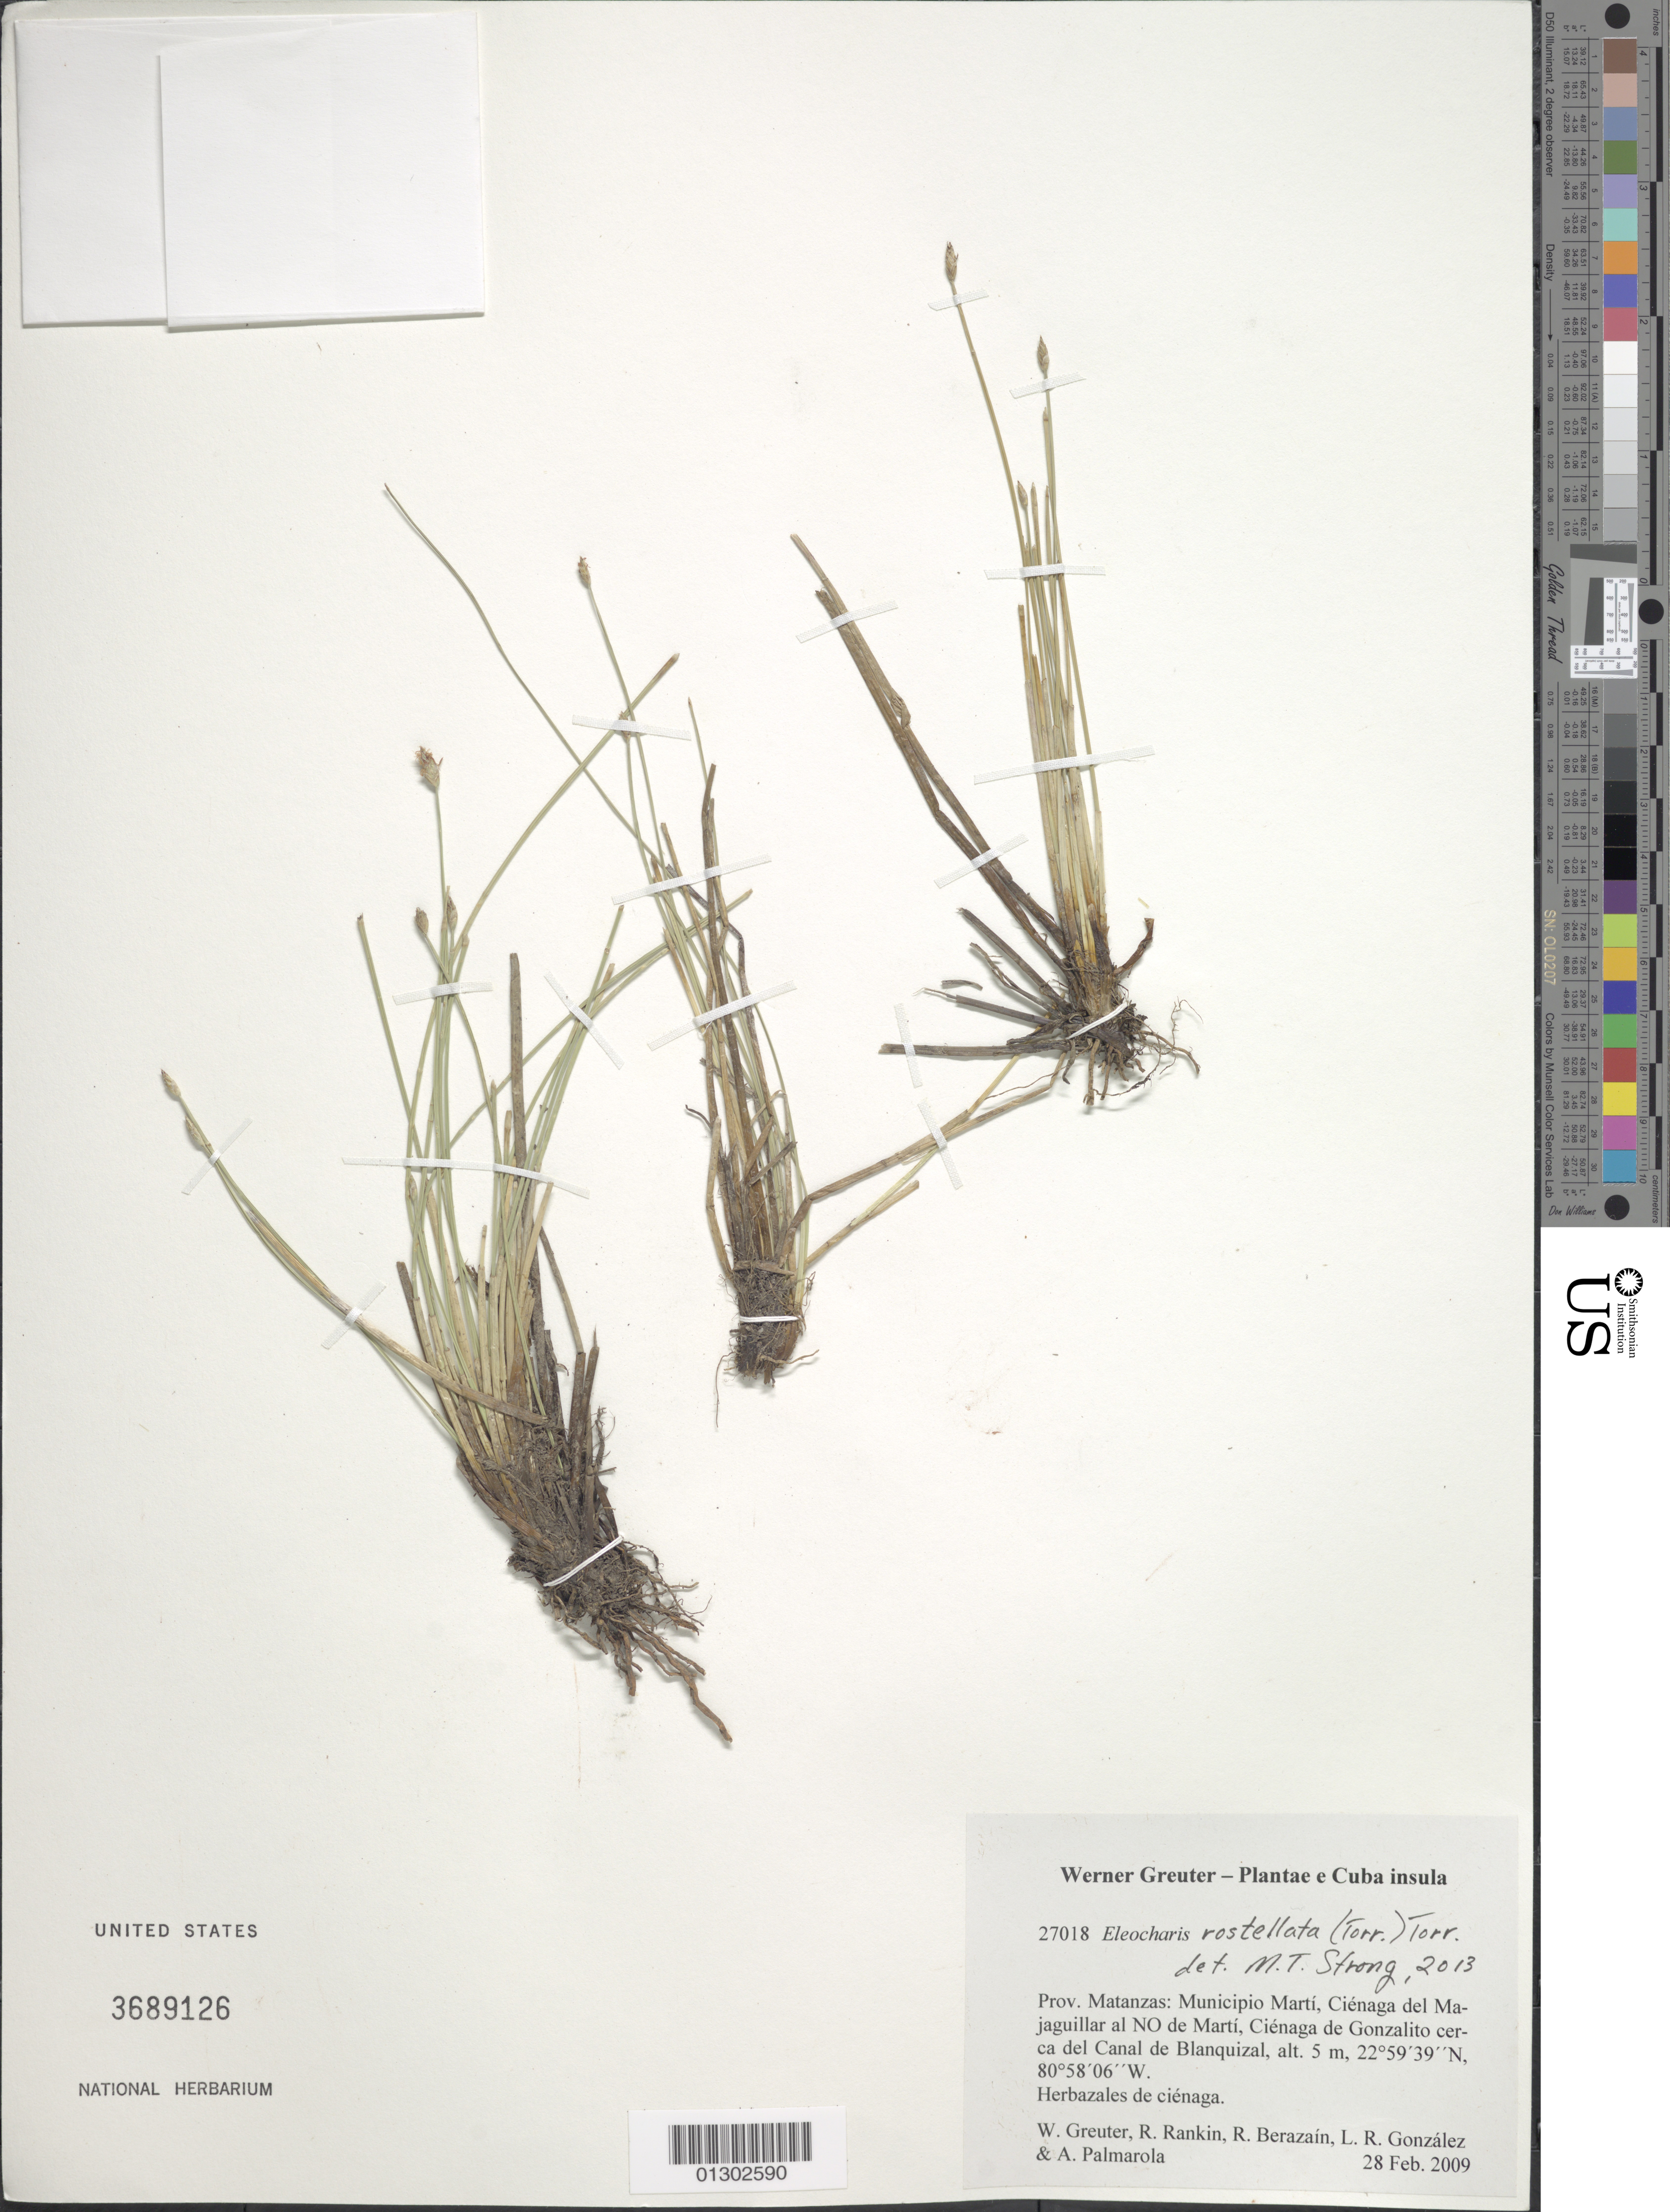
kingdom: Plantae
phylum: Tracheophyta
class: Liliopsida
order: Poales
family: Cyperaceae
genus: Eleocharis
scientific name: Eleocharis rostellata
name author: (Torr.) Torr.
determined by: Strong, M. T., (US), Smithsonian Institution - National Museum of Natural History (UNITED STATES)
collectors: W. R. Greuter, R. Rankin Rodriguez, R. Berazaín, L. Gonzalez & A. Palmarola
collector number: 27018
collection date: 2009-02-28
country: Cuba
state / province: Matanzas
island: Cuba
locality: Municipio Martí, Ciénaga del Majaguillar al NO de Martí, Ciénaga de Gonzalito cerca del Canal de Blanquizal.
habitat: Herbazales de ciénaga.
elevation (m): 5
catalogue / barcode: US 3689126